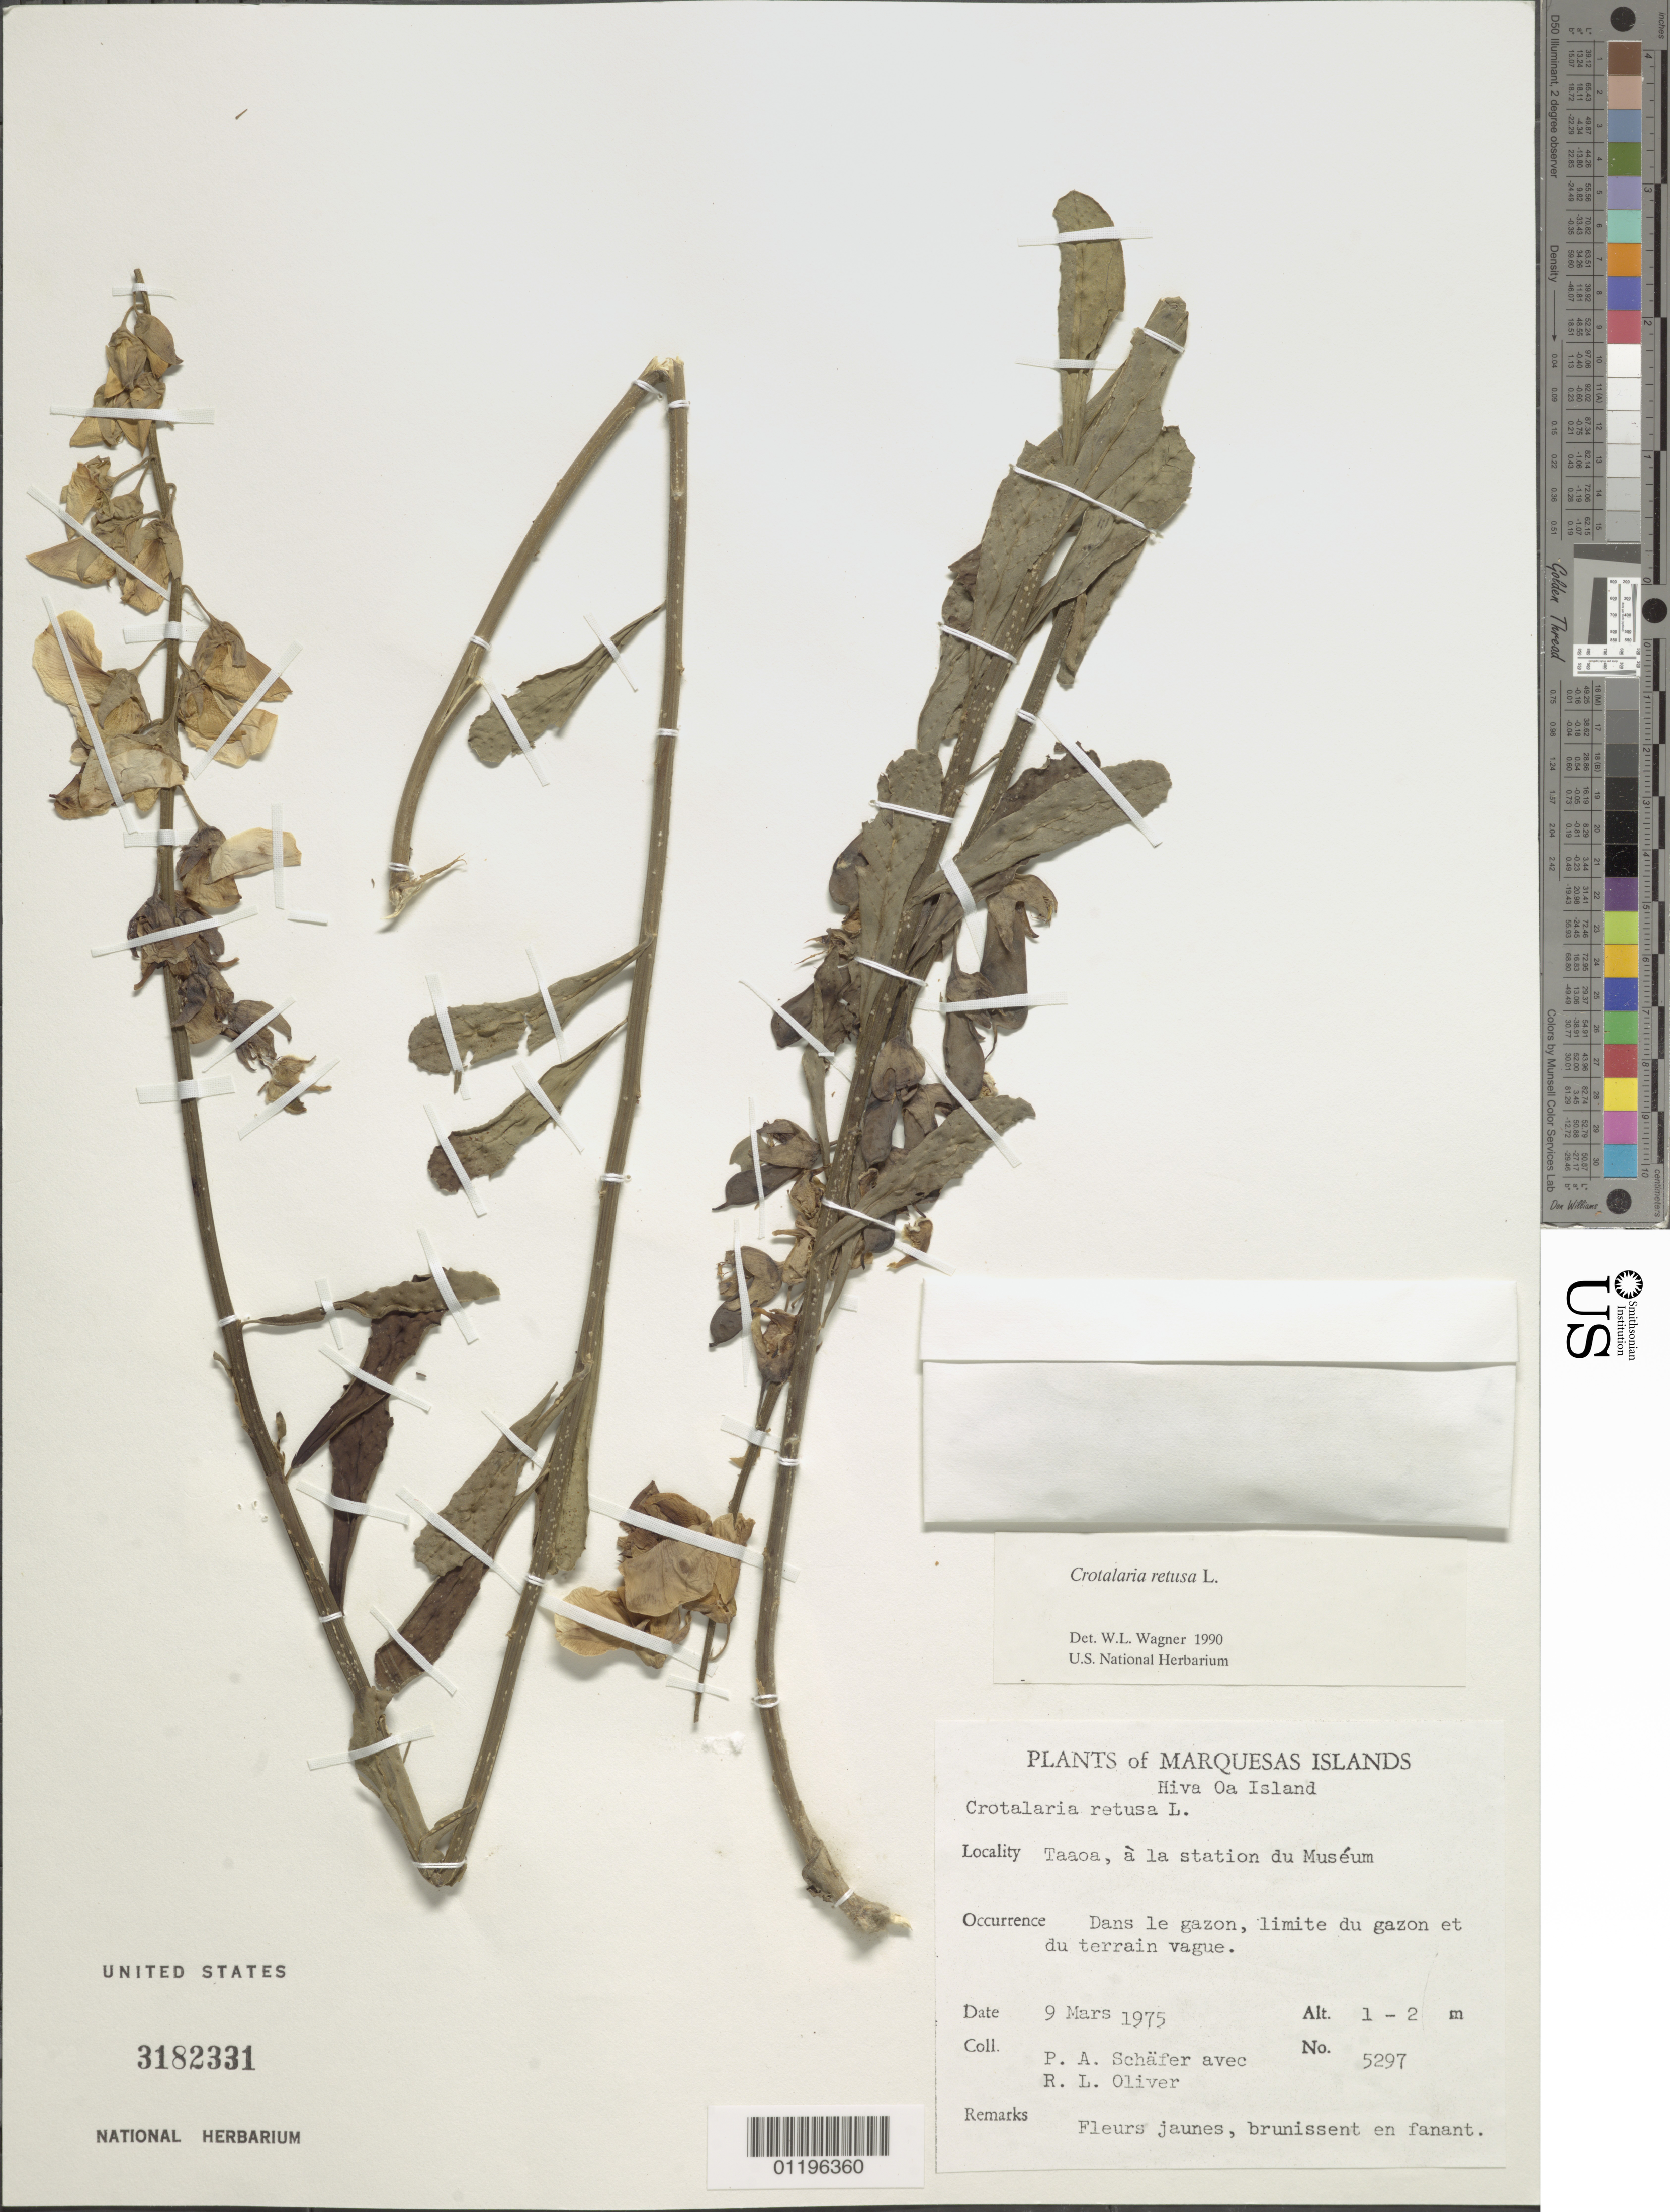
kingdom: Plantae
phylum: Tracheophyta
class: Magnoliopsida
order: Fabales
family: Fabaceae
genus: Crotalaria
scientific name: Crotalaria retusa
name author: L.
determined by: Wagner, W. L., (BOT), Smithsonian Institution - National Museum of Natural History (UNITED STATES)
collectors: P. A. Schäfer & R. L. Oliver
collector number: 5297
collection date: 1975-03-09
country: French Polynesia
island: Hiva Oa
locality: Taaoa, à la station du Muséum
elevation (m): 1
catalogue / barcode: US 3182331